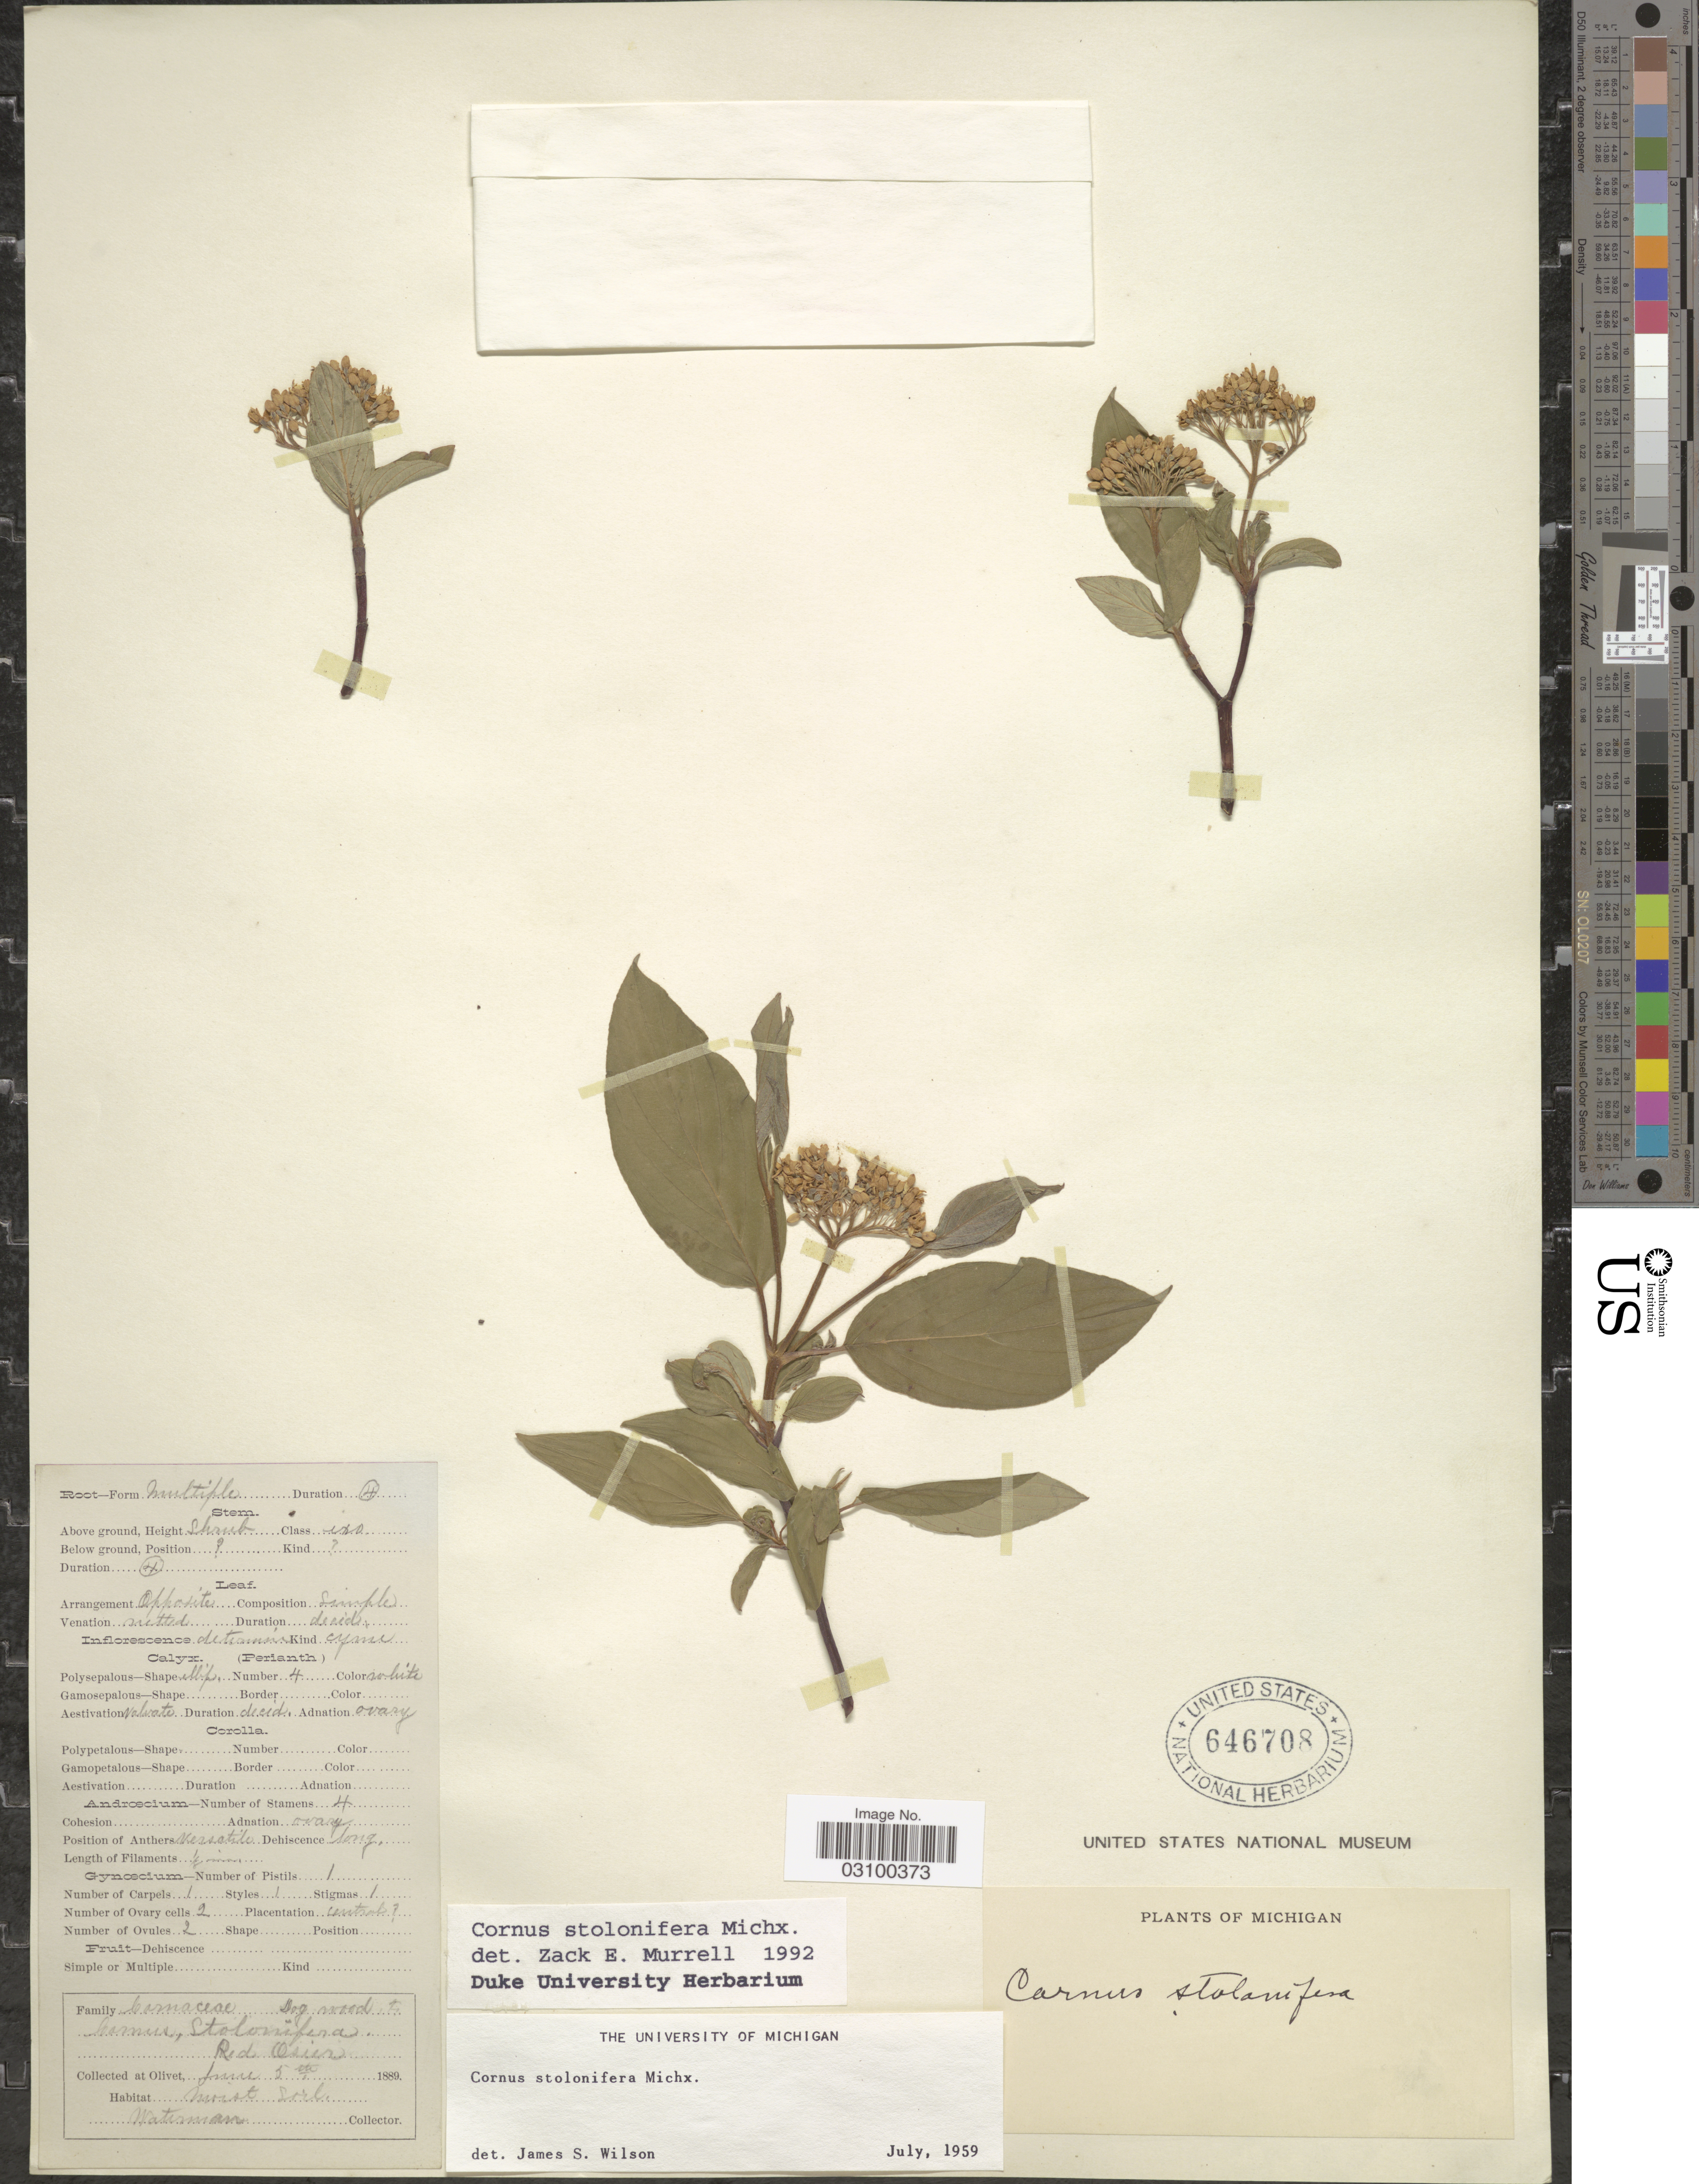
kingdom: Plantae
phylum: Tracheophyta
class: Magnoliopsida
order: Cornales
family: Cornaceae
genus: Cornus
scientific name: Cornus sericea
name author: L.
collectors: -. Waterman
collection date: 1889-06-05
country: United States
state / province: Michigan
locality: Red Osier. Olivet.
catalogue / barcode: US 646708